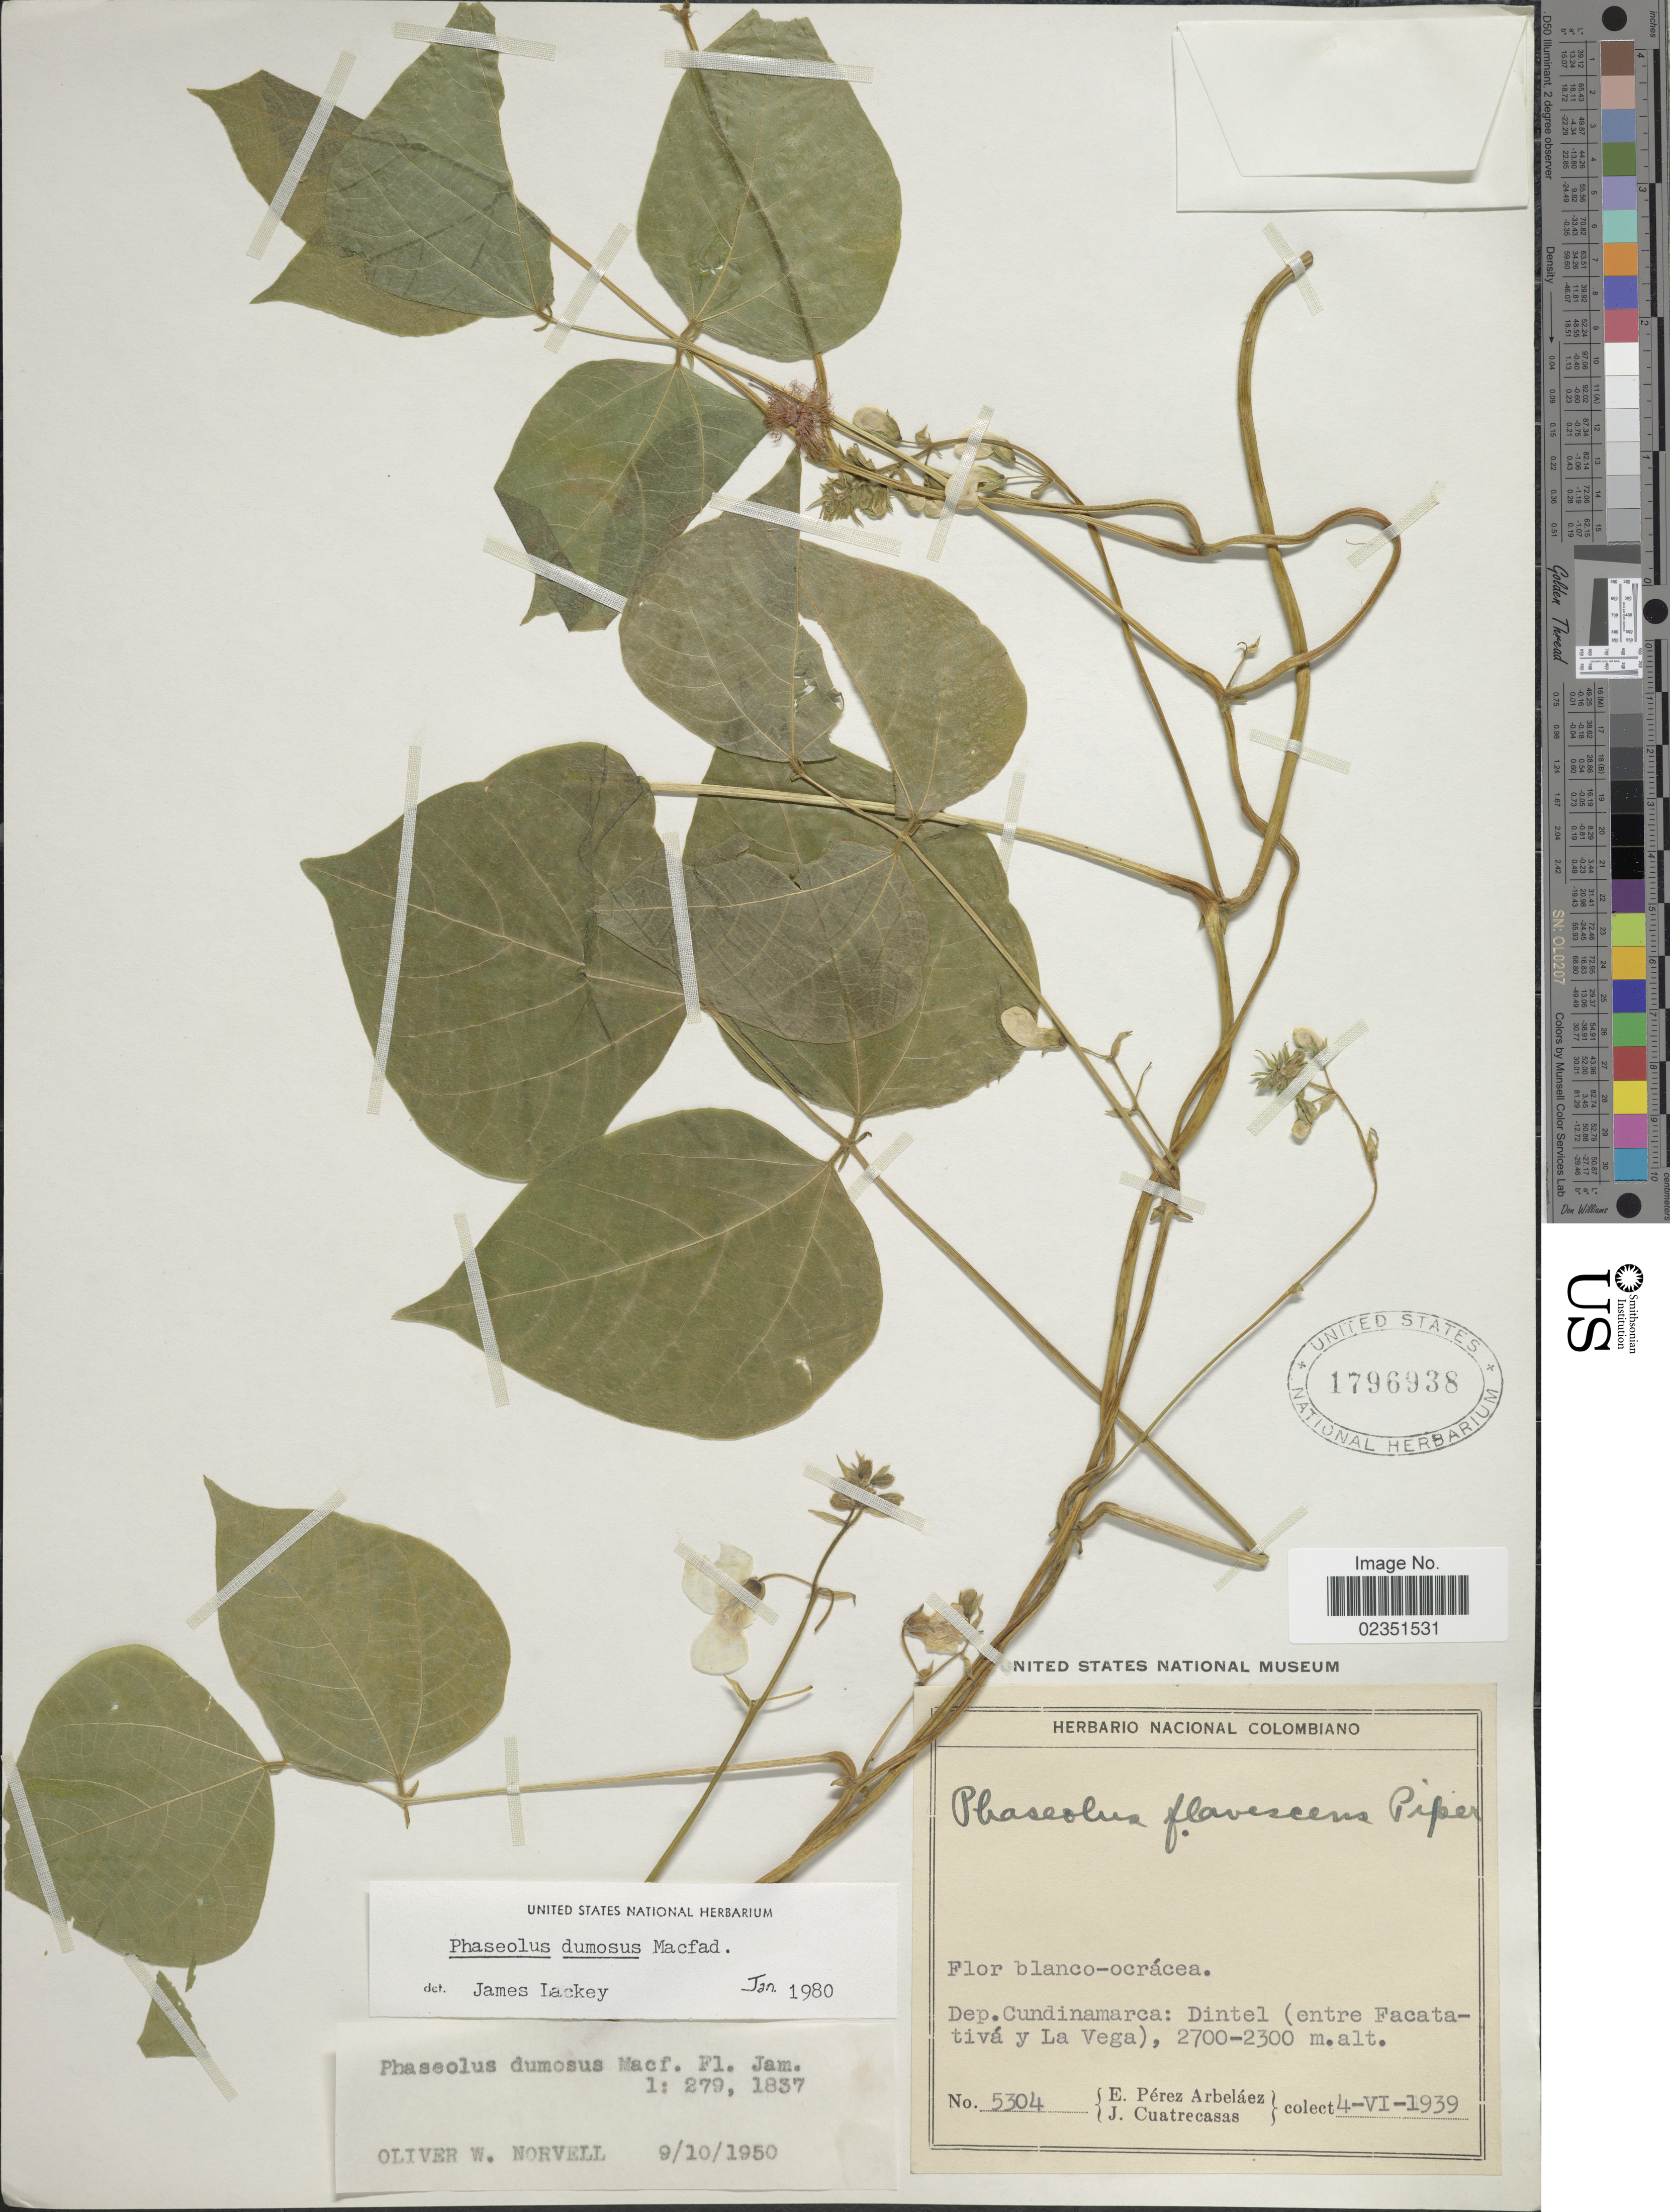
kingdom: Plantae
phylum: Tracheophyta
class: Magnoliopsida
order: Fabales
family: Fabaceae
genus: Phaseolus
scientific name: Phaseolus dumosus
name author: Macfad.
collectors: E. Pérez Arbeláez & J. Cuatrecasas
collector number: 5304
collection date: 1939-06-04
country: Colombia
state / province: Cundinamarca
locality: Dintel (entre Facatativa y La Vega)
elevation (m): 2300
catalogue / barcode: US 1796938